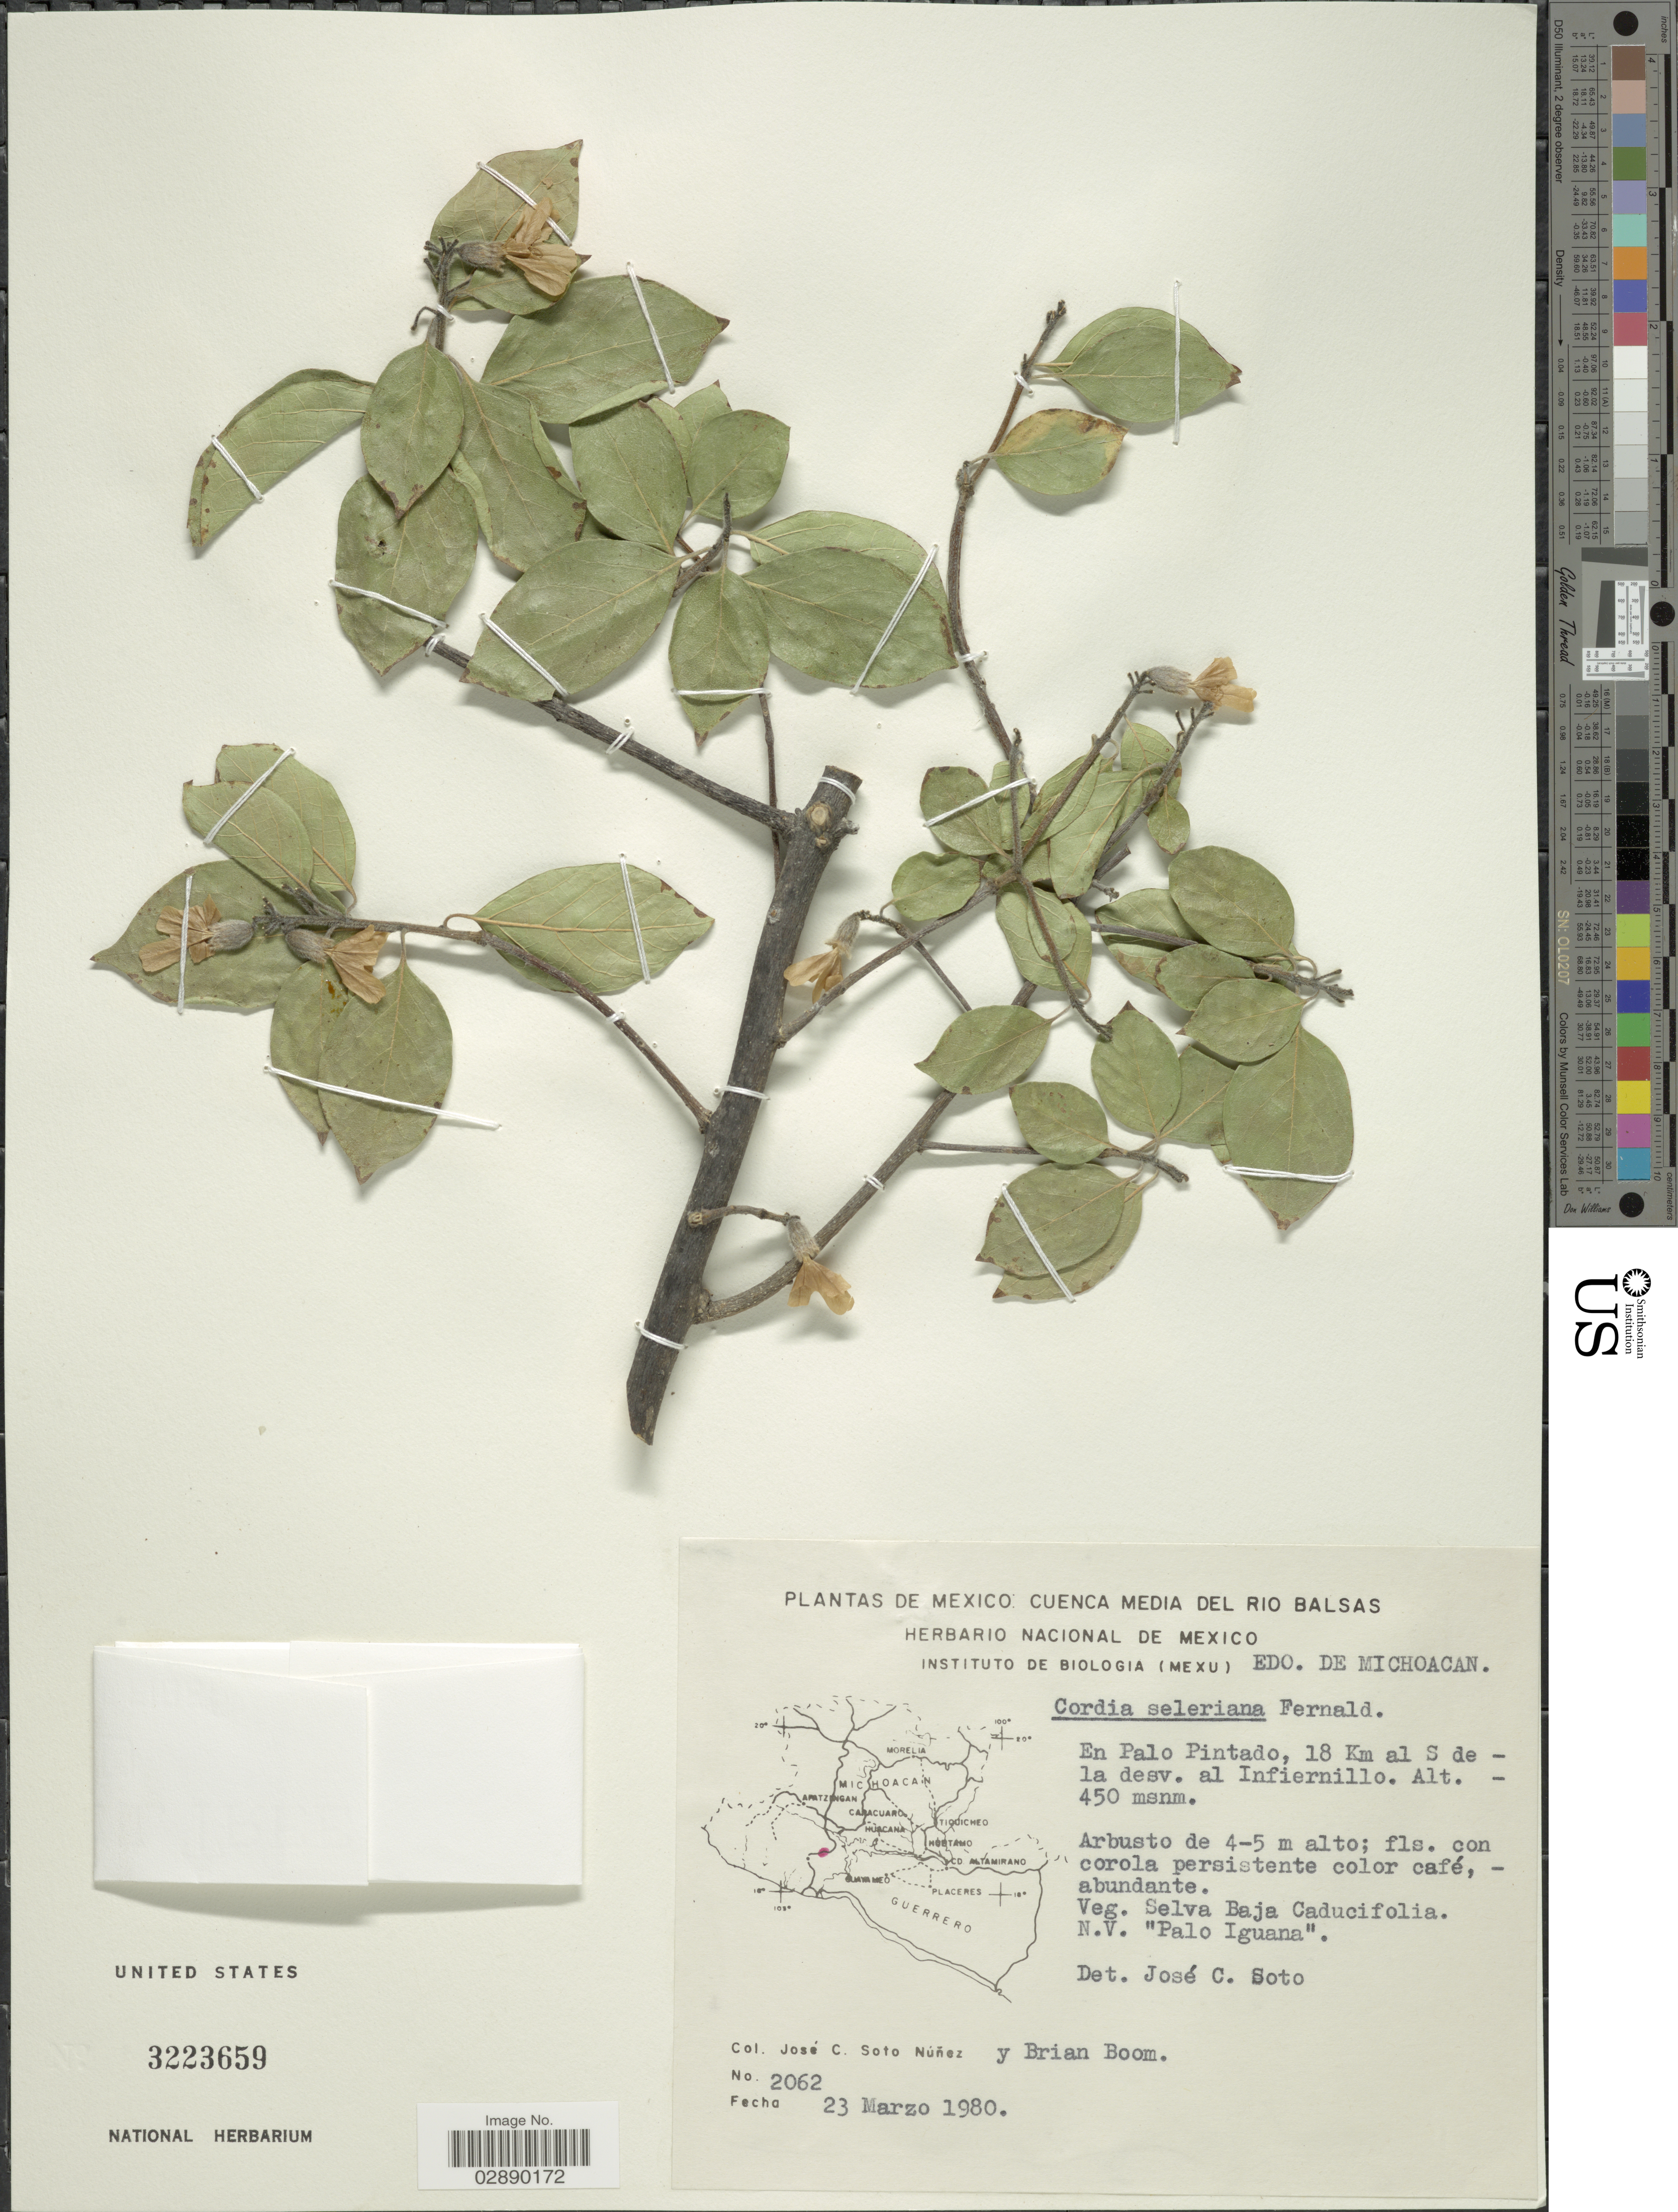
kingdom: Plantae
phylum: Tracheophyta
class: Magnoliopsida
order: Boraginales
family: Cordiaceae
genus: Cordia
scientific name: Cordia seleriana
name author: Fernald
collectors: J. Soto & B. M. Boom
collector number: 2062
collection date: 1980-03-23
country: Mexico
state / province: Michoacán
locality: Cuenca Media del Rio Balsas. Edo. de Michoacan. En Palo Pintado, 18 Km al S de la desv. al Infiernillo.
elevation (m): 450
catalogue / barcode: US 3223659